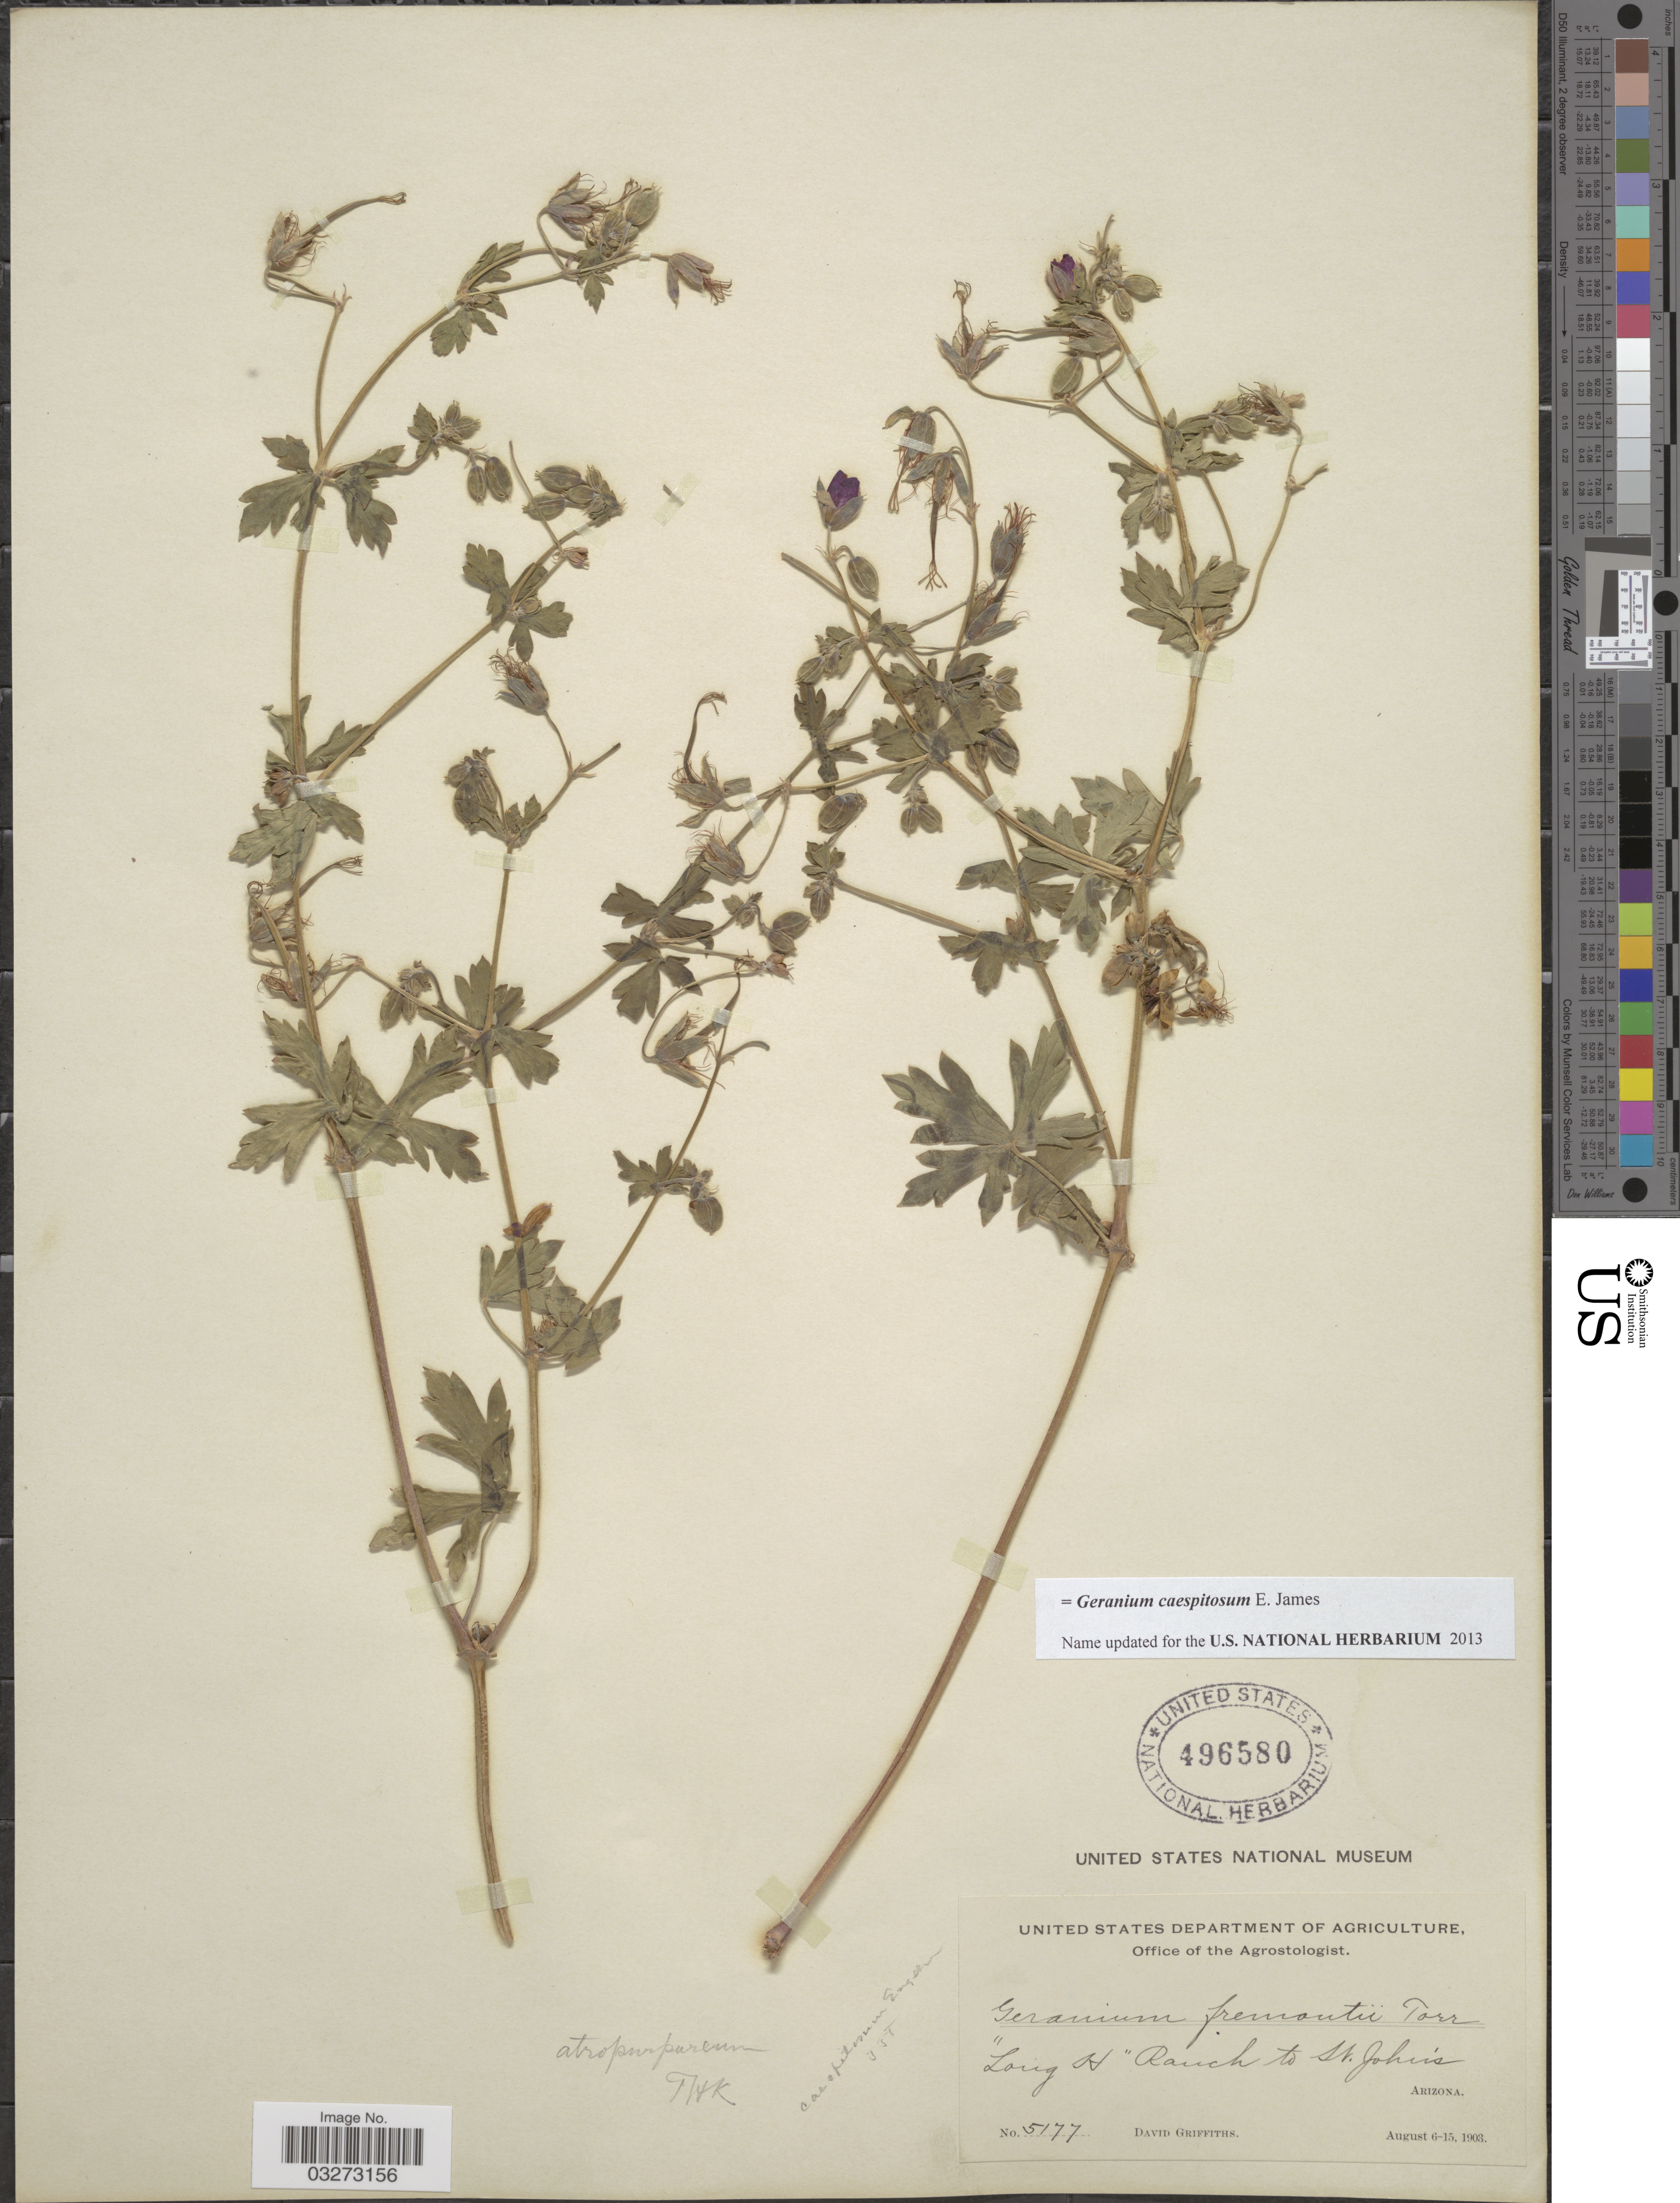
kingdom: Plantae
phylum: Tracheophyta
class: Magnoliopsida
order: Geraniales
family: Geraniaceae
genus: Geranium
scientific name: Geranium caespitosum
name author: E. James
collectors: D. Griffiths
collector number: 5177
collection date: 1903-08-06/1903-08-15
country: United States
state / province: Arizona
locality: Long H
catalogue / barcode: US 496580